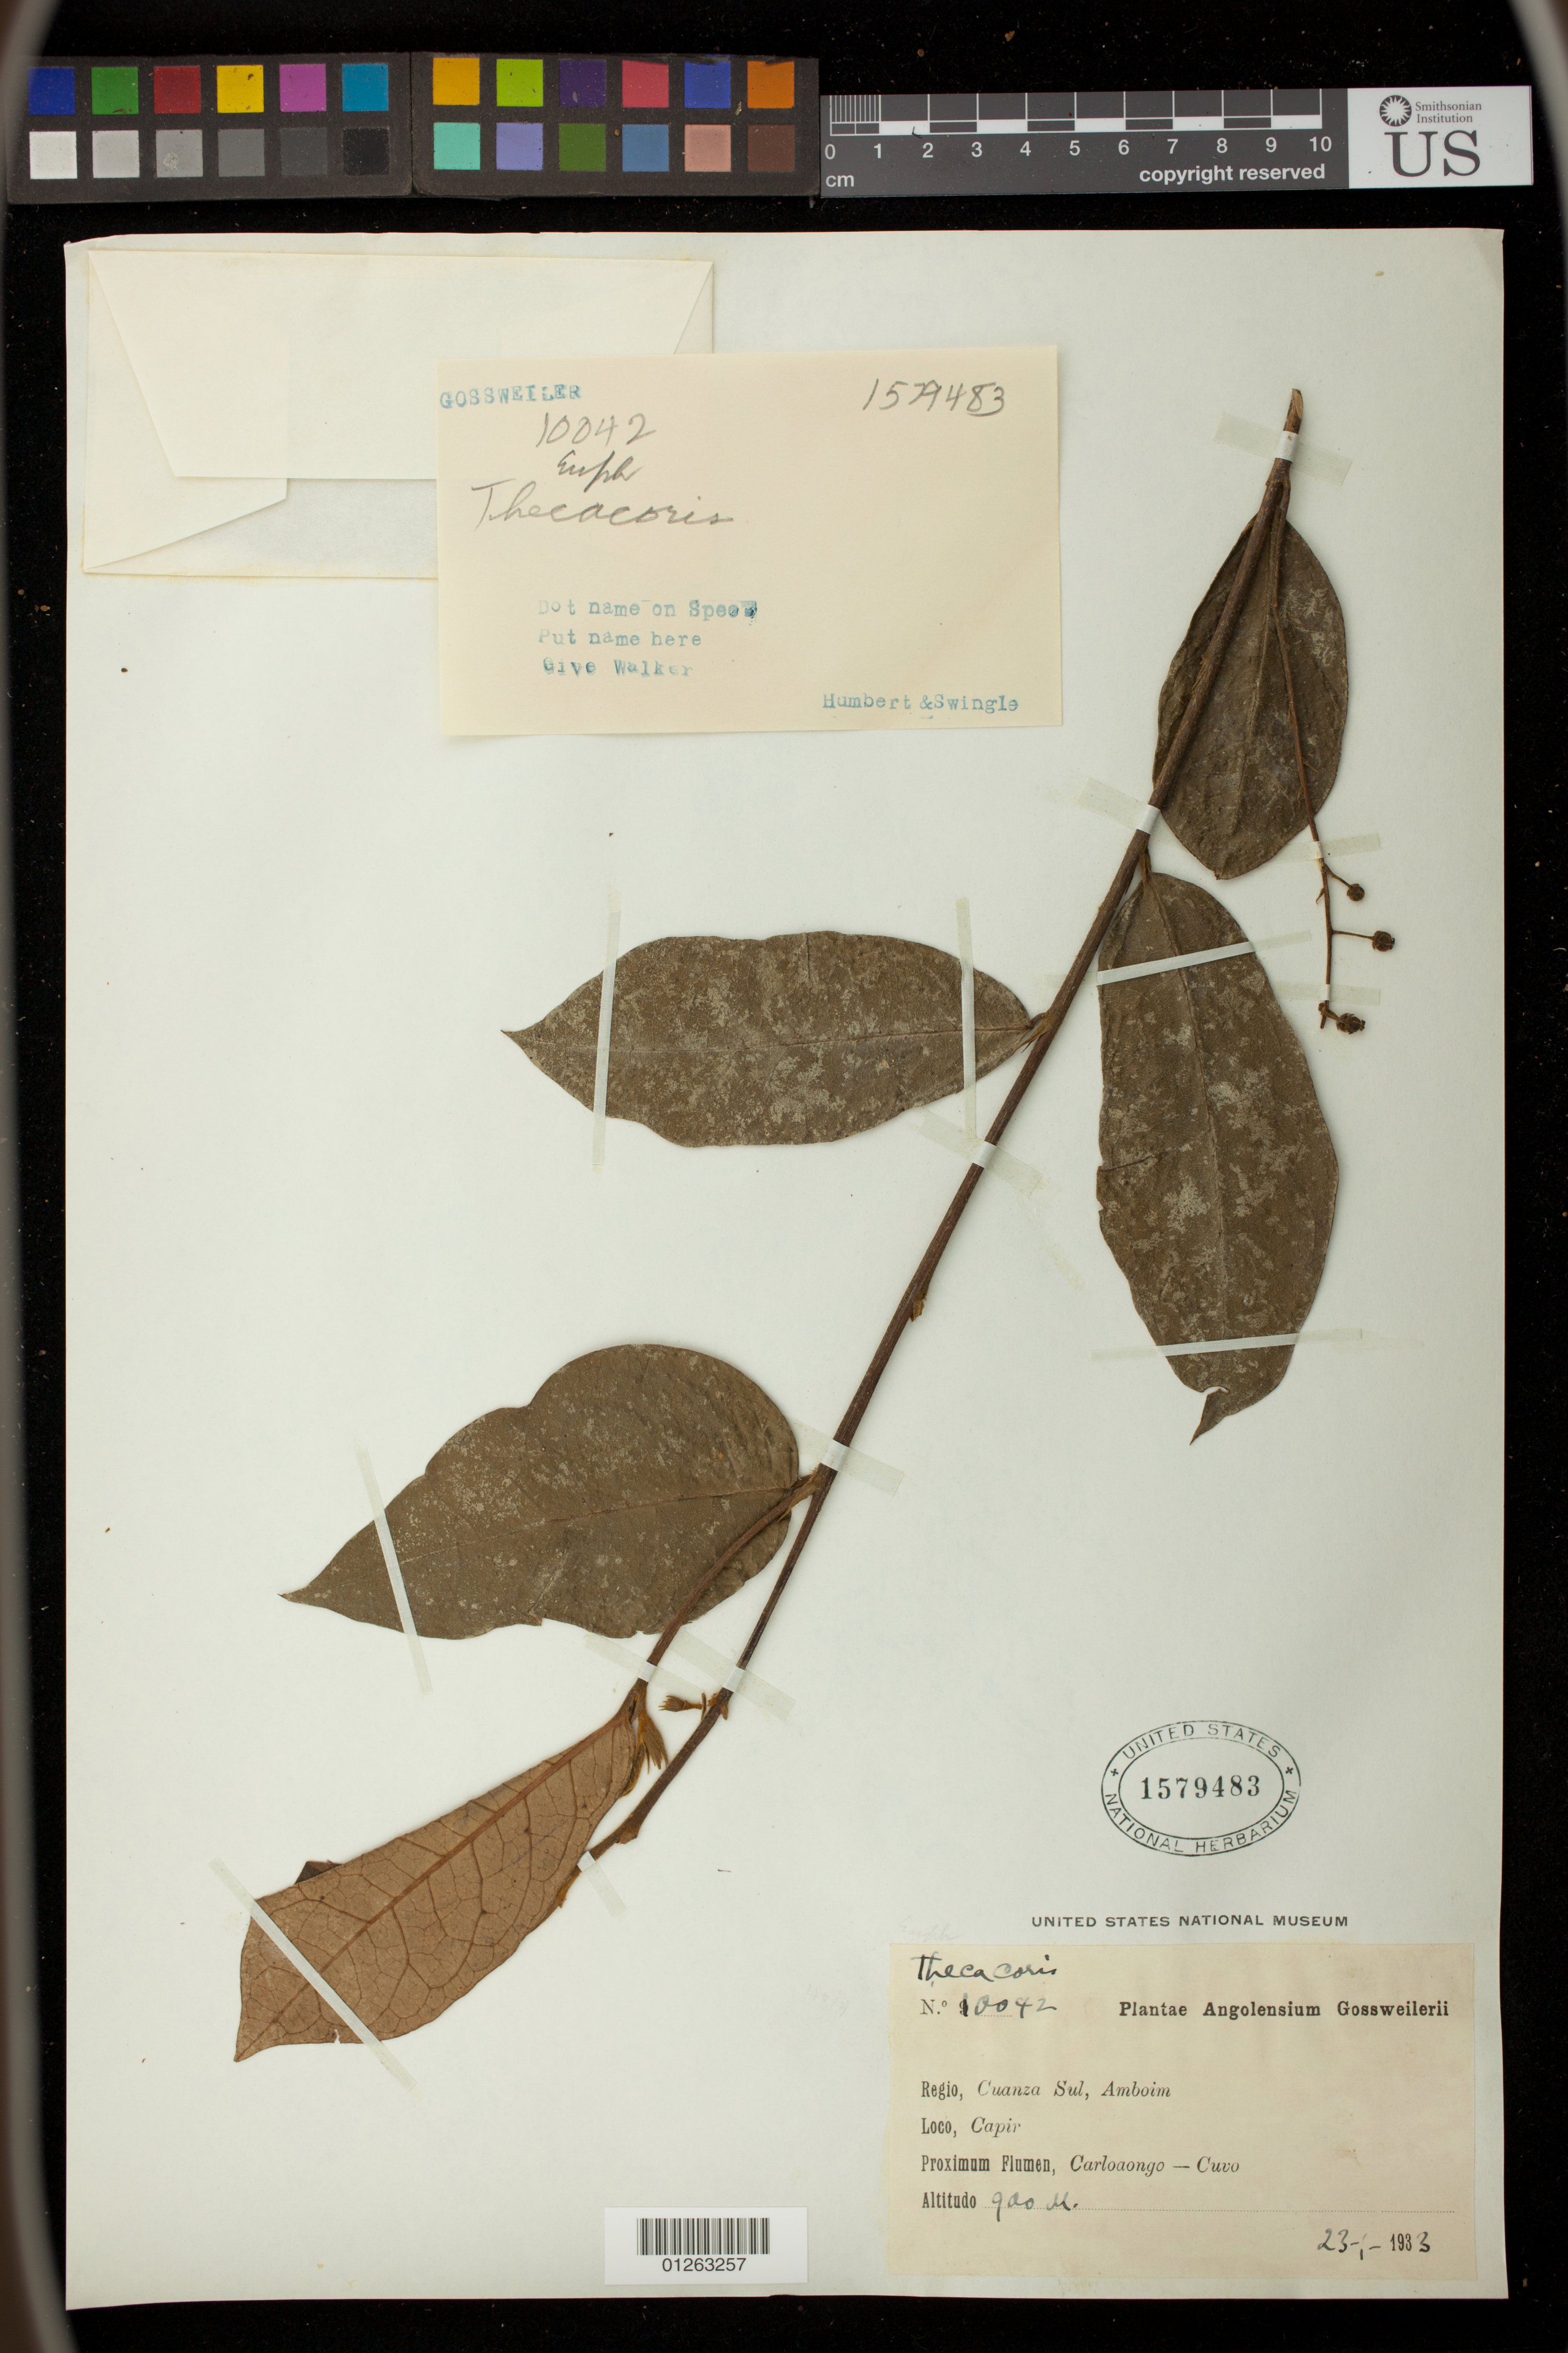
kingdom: Plantae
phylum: Tracheophyta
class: Magnoliopsida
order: Malpighiales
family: Phyllanthaceae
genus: Thecacoris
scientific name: Thecacoris sp.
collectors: A. Gossweiler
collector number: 10042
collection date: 1933-01-23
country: Angola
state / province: Cuanza Sul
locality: Cuanza Sul, Amboim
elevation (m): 901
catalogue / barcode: US 1579483